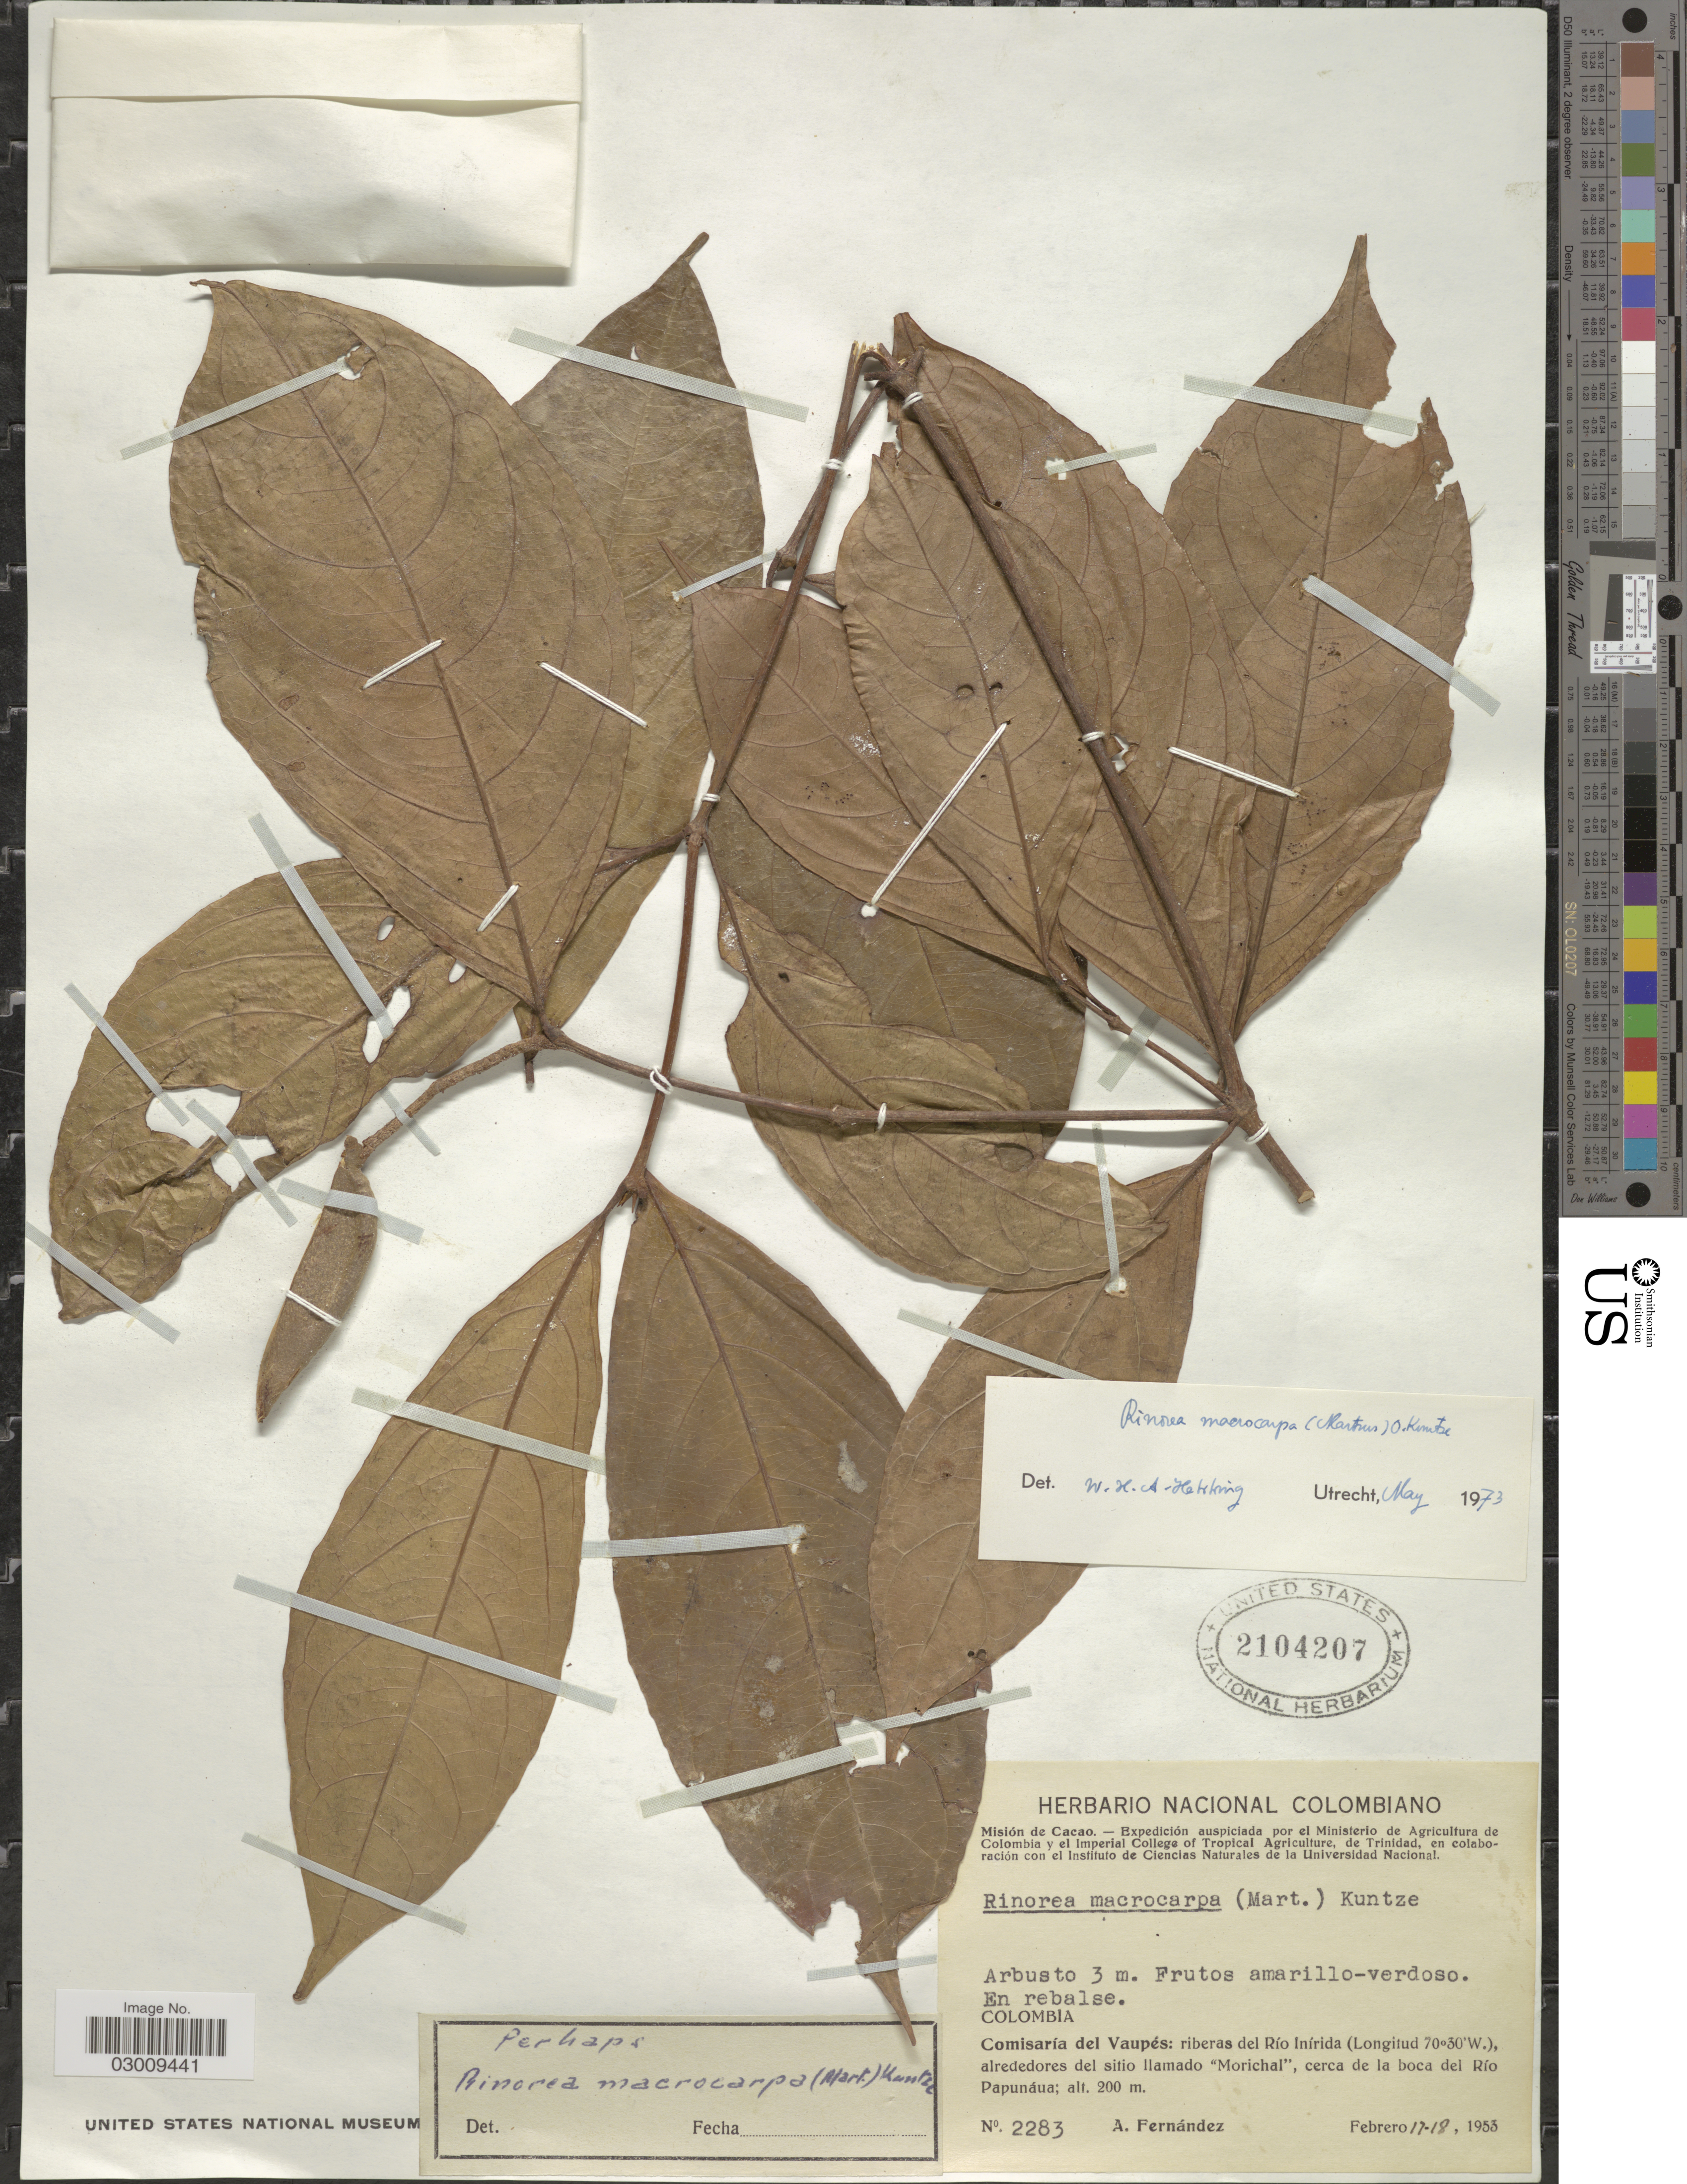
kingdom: Plantae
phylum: Tracheophyta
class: Magnoliopsida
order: Malpighiales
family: Violaceae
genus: Rinorea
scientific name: Rinorea macrocarpa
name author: (Mart. ex Eichler) Kuntze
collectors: A. Fernández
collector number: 2283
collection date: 1953-02-17/1953-02-18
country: Colombia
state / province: Vaupés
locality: Comisaría del Vaupés: riberas del Río Inírida, alrededores del sitio llamado "Morichal", cerca de la boca del Río Papunáua.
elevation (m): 200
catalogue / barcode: US 2104207